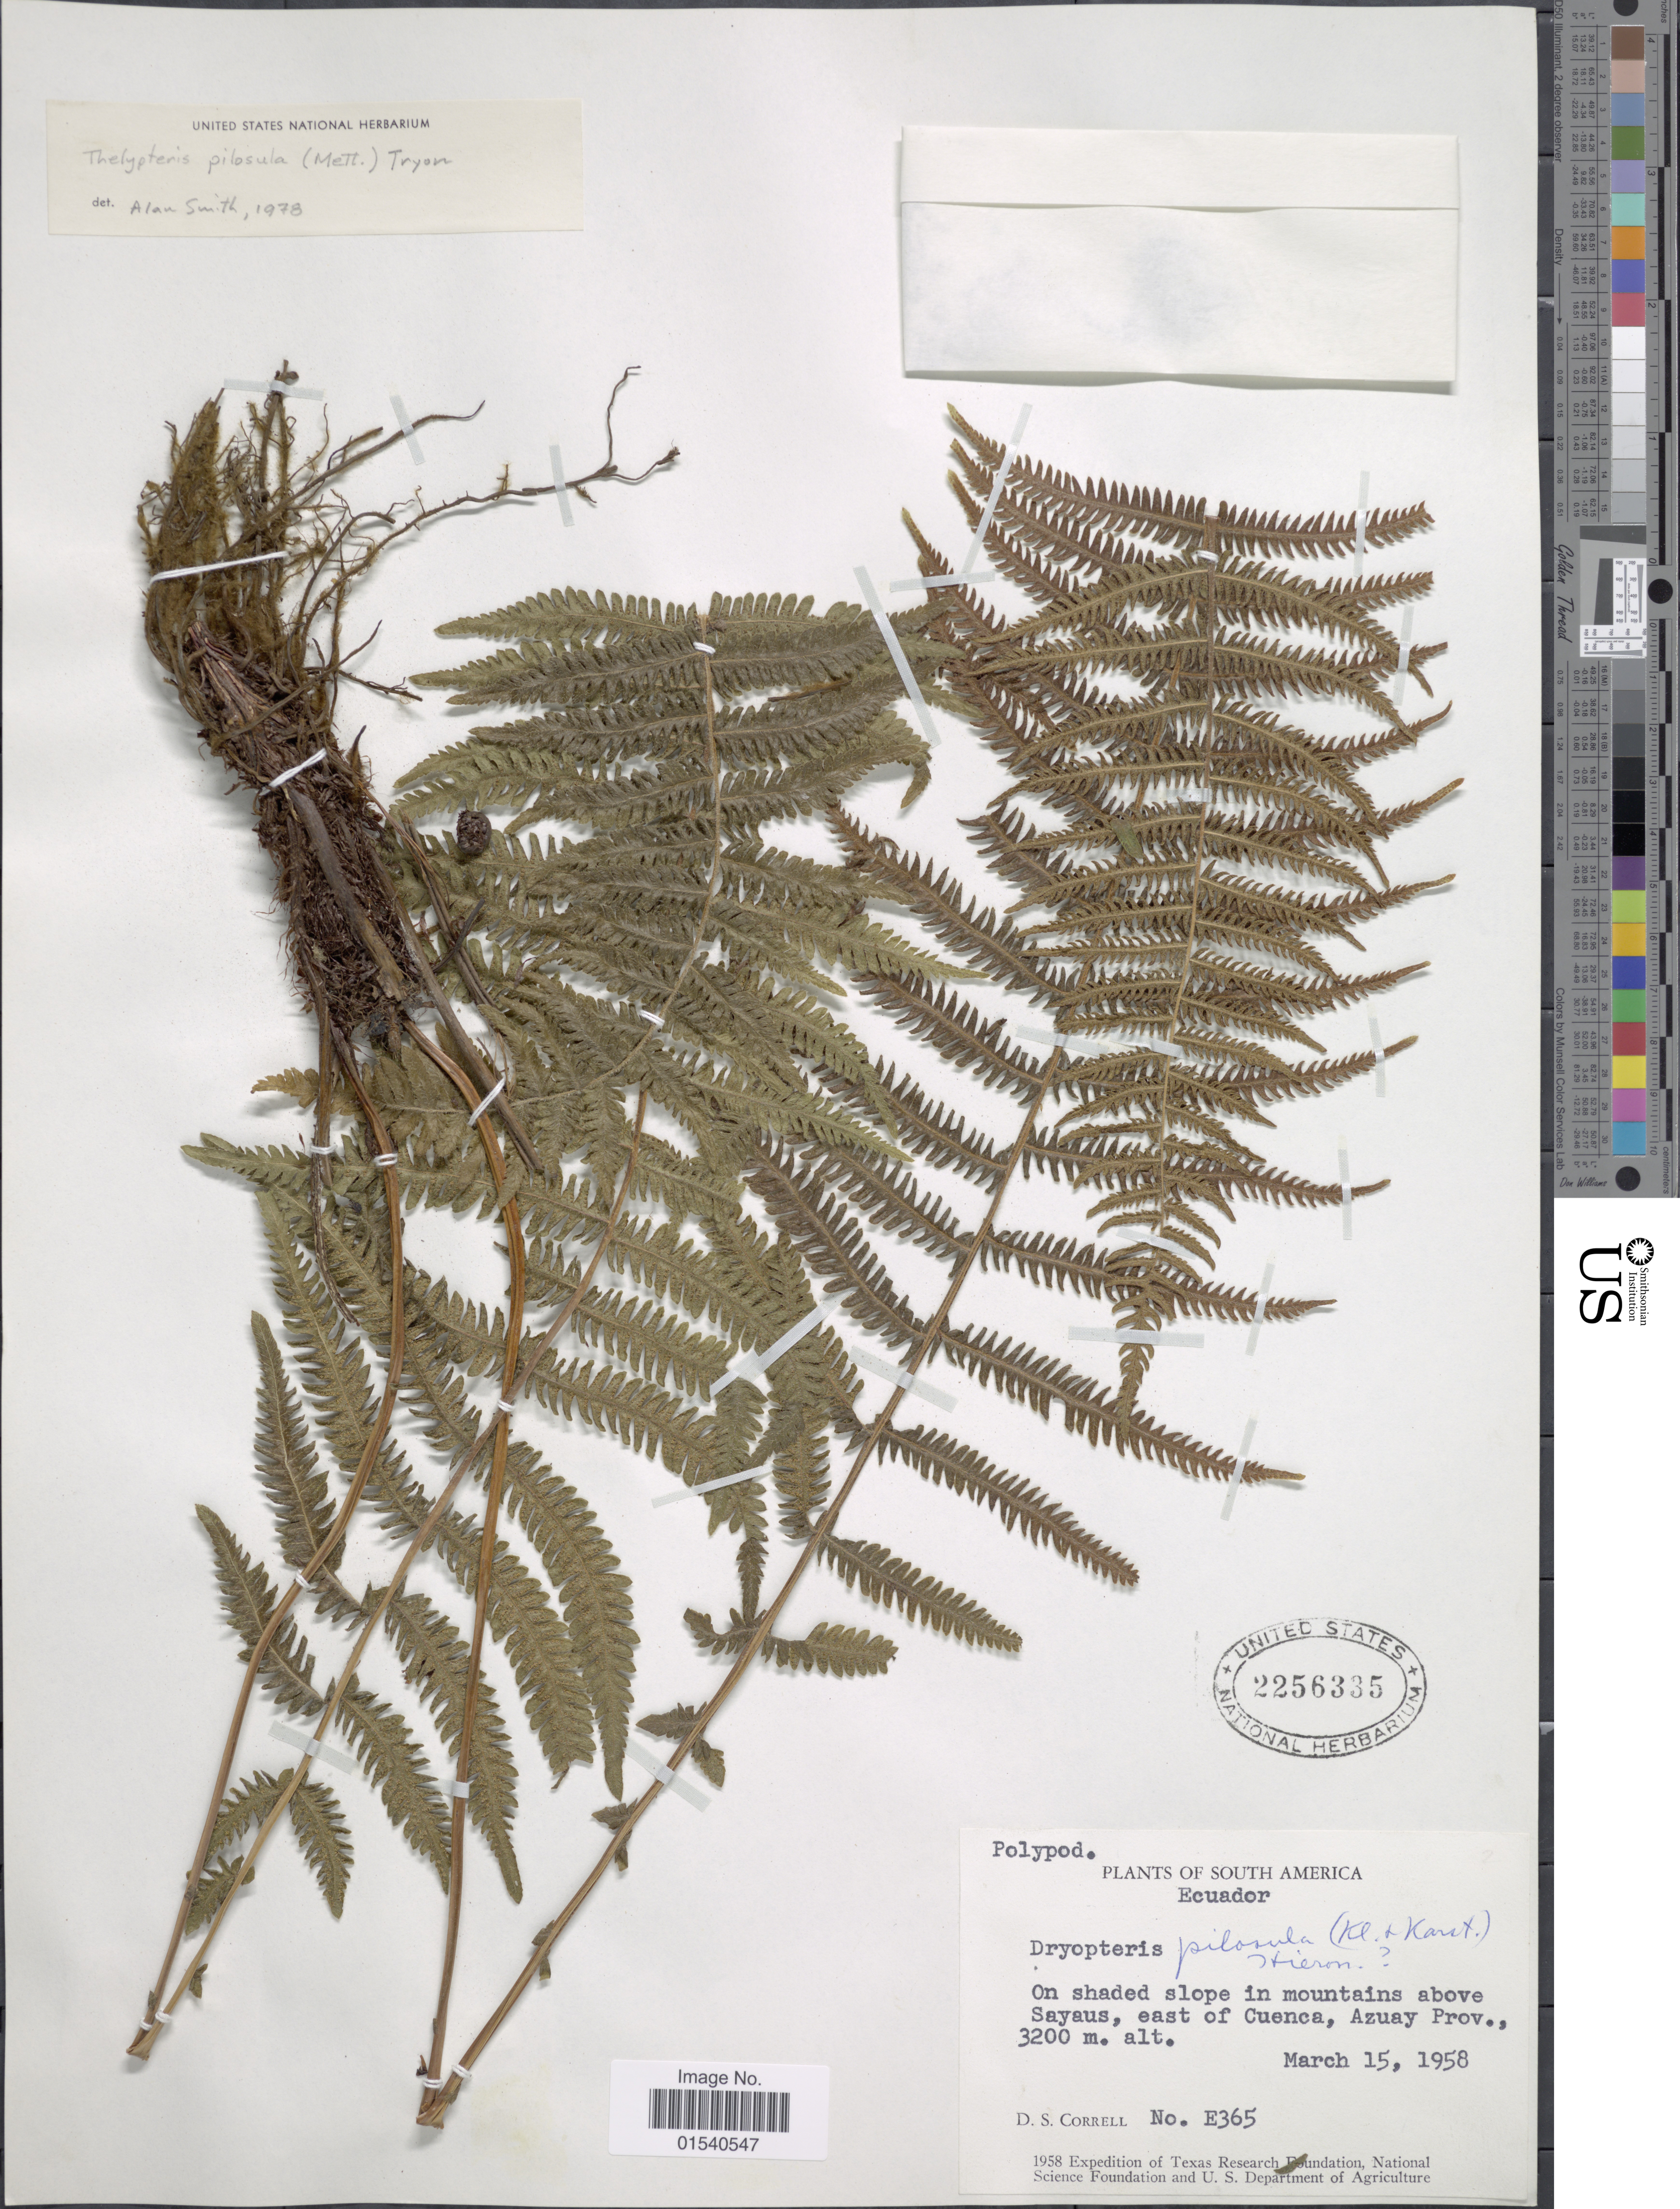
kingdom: Plantae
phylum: Tracheophyta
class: Polypodiopsida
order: Polypodiales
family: Thelypteridaceae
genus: Amauropelta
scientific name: Amauropelta pilosula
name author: (Klotzsch & H. Karst.) Á. Löve & D. Löve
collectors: D. S. Correll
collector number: E365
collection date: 1958-03-15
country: Ecuador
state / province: Azuay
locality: On shaded slope in mountains above Sayau, east of Cuenca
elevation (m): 3200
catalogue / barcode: US 2256335